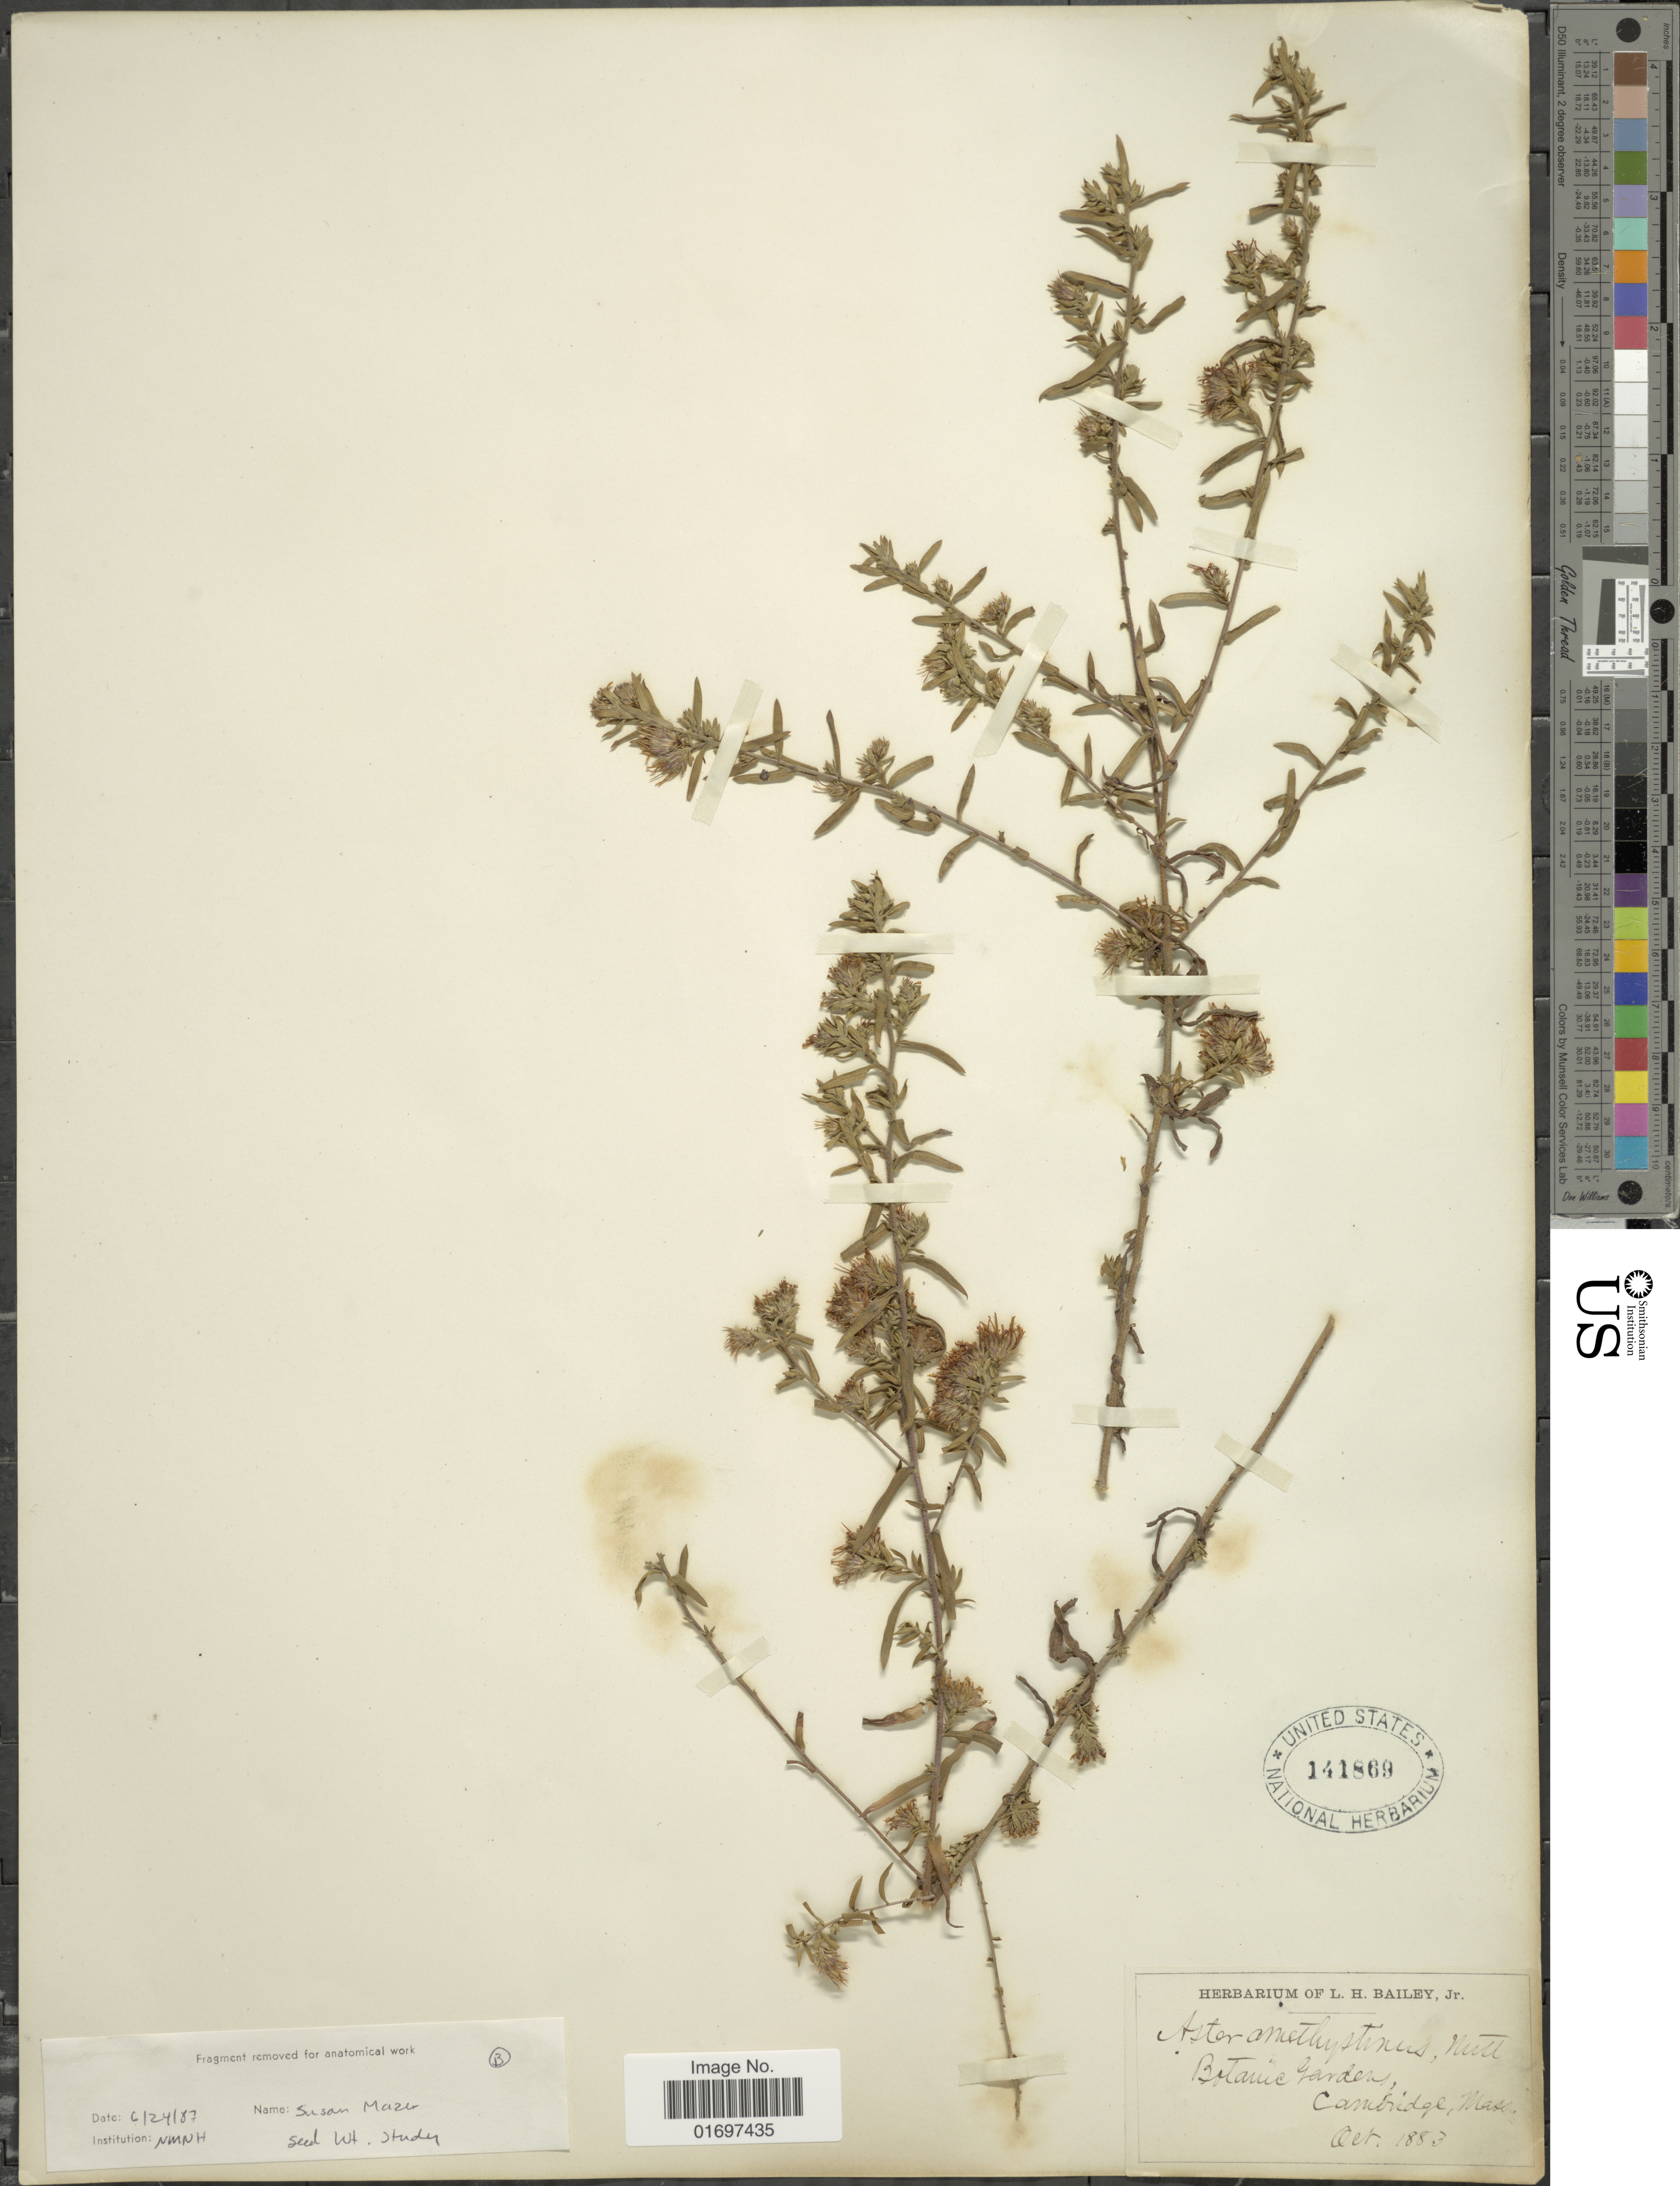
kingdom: Plantae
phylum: Tracheophyta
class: Magnoliopsida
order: Asterales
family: Asteraceae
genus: Symphyotrichum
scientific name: Symphyotrichum x amethystinum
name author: (Nutt.) G.L. Nesom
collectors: ex Herb. L.H. Bailey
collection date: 1883-10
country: United States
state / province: Massachusetts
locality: Botanic garden, Cambridge, Mass.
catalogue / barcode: US 141869